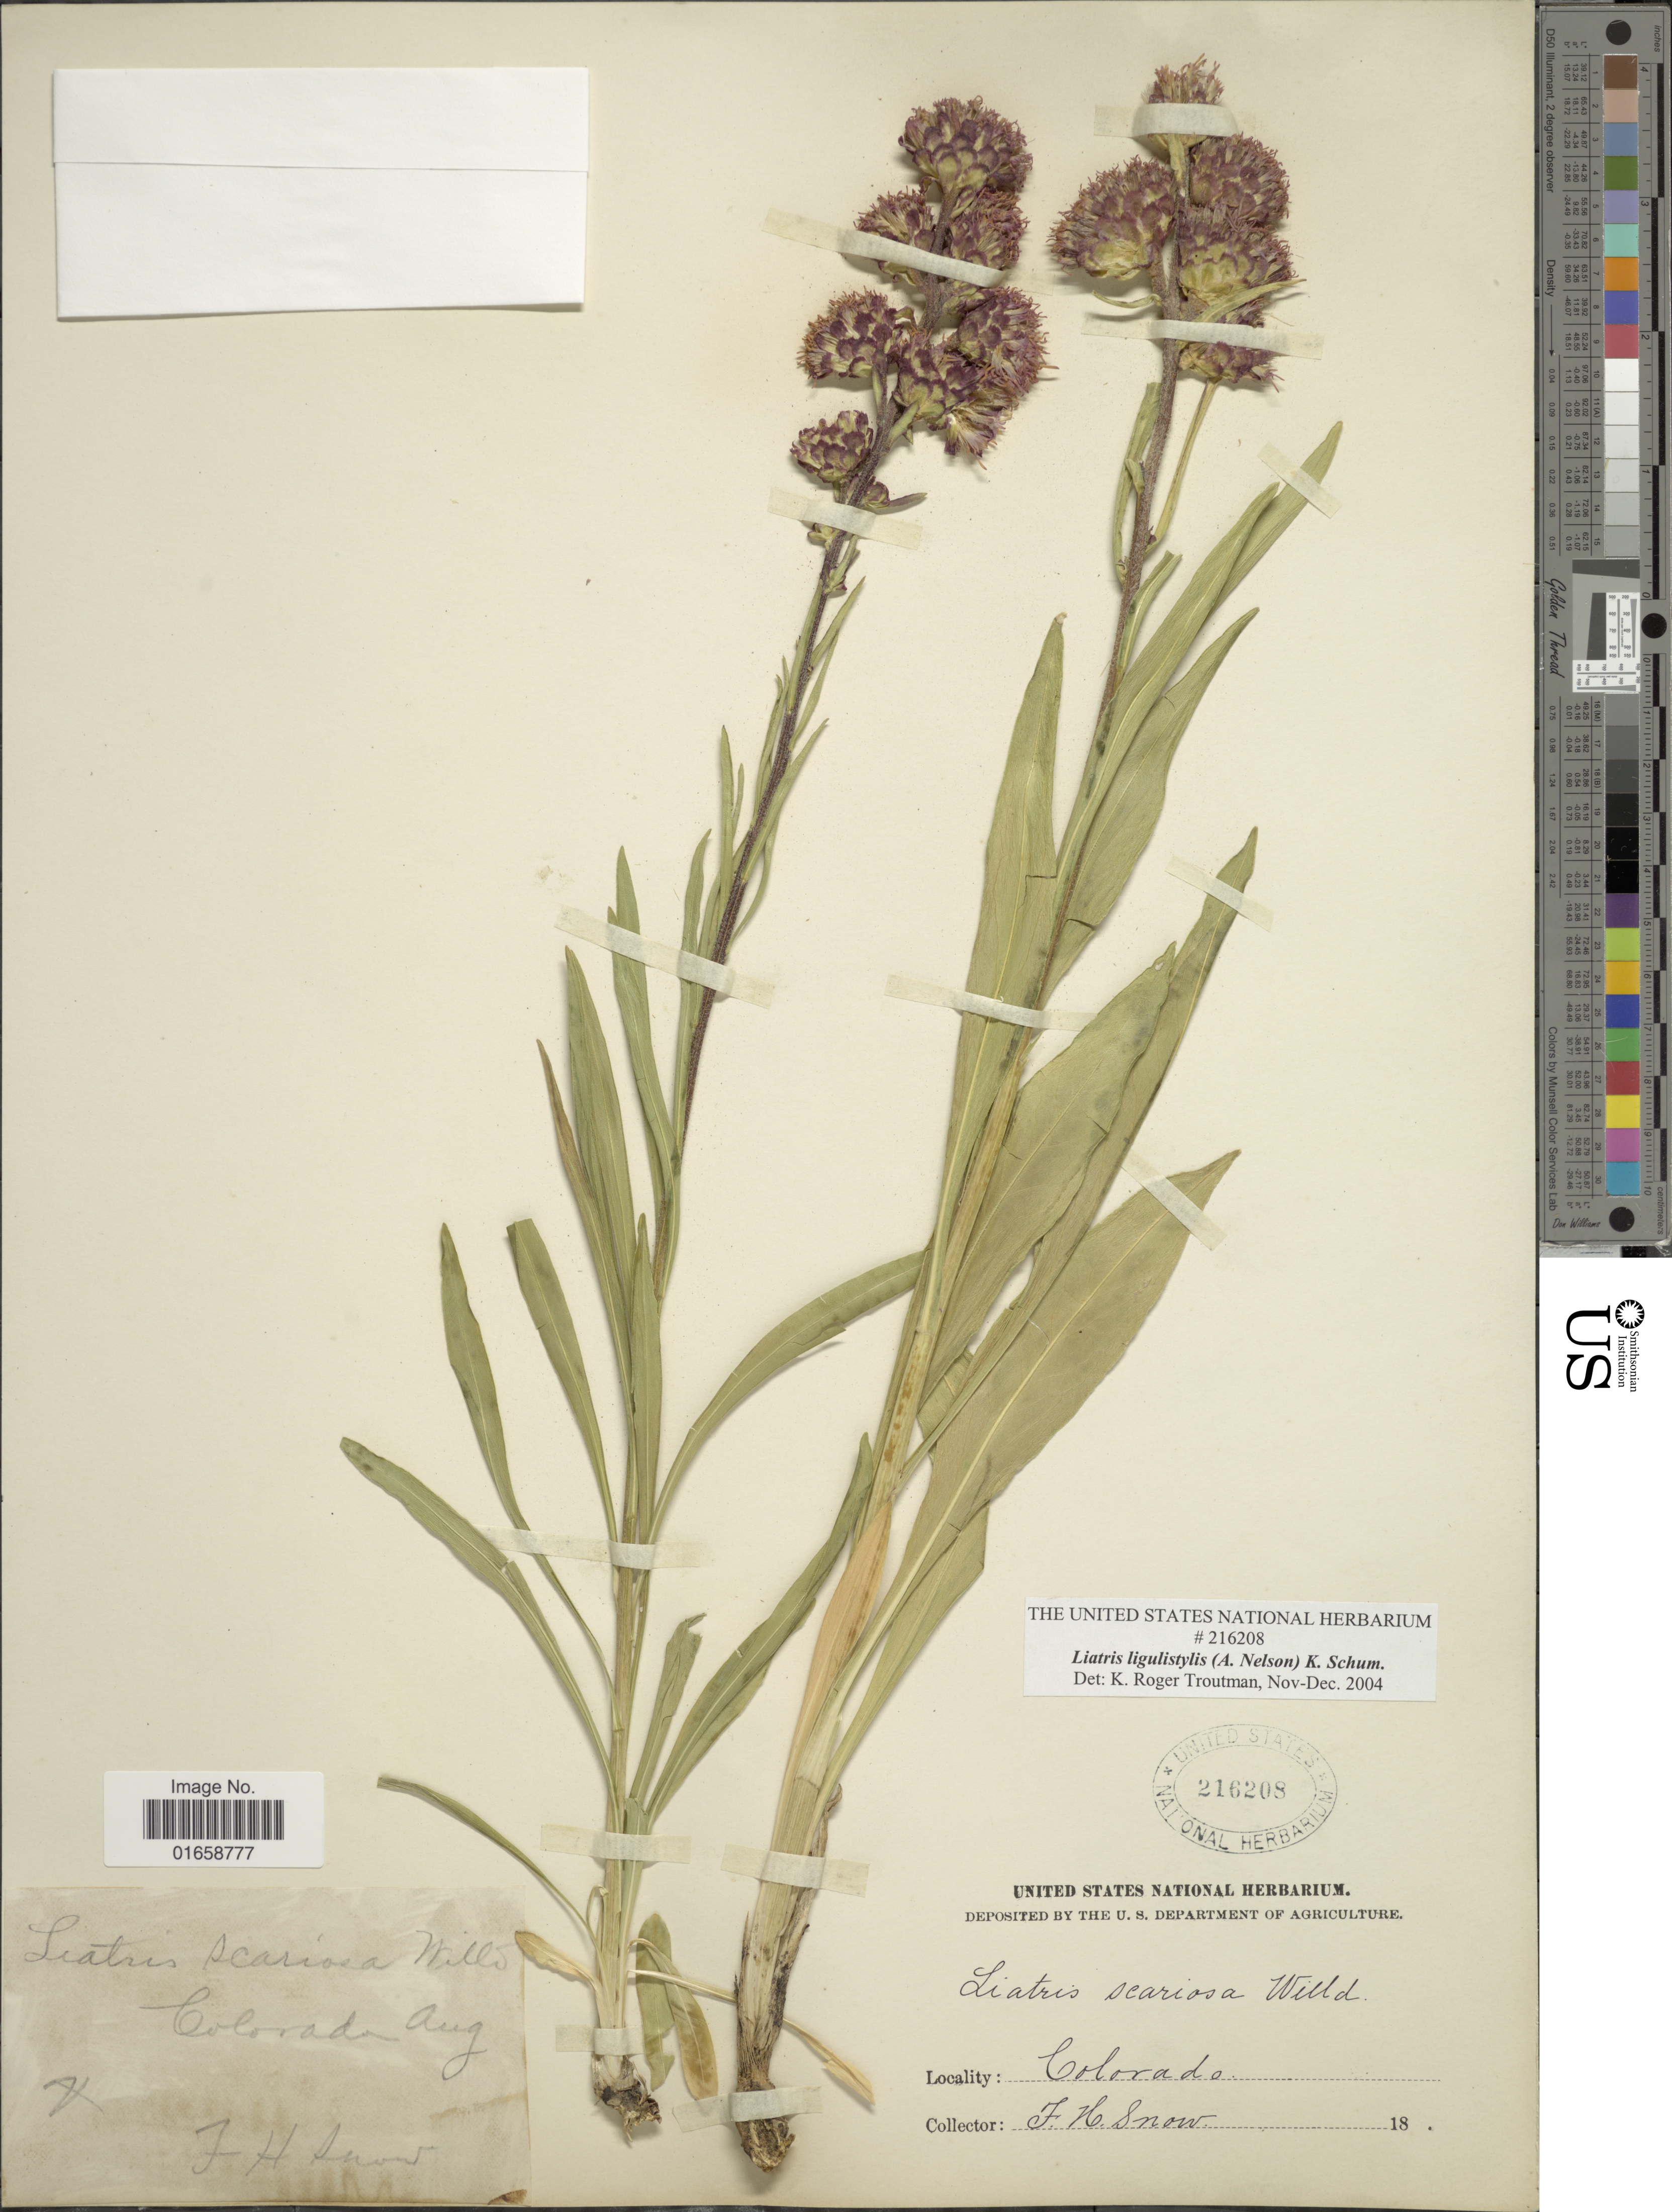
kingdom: Plantae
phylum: Tracheophyta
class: Magnoliopsida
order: Asterales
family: Asteraceae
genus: Liatris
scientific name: Liatris ligulistylis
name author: (A. Nelson) K. Schum.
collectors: F. H. Snow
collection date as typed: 18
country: United States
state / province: Colorado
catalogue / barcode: US 216208